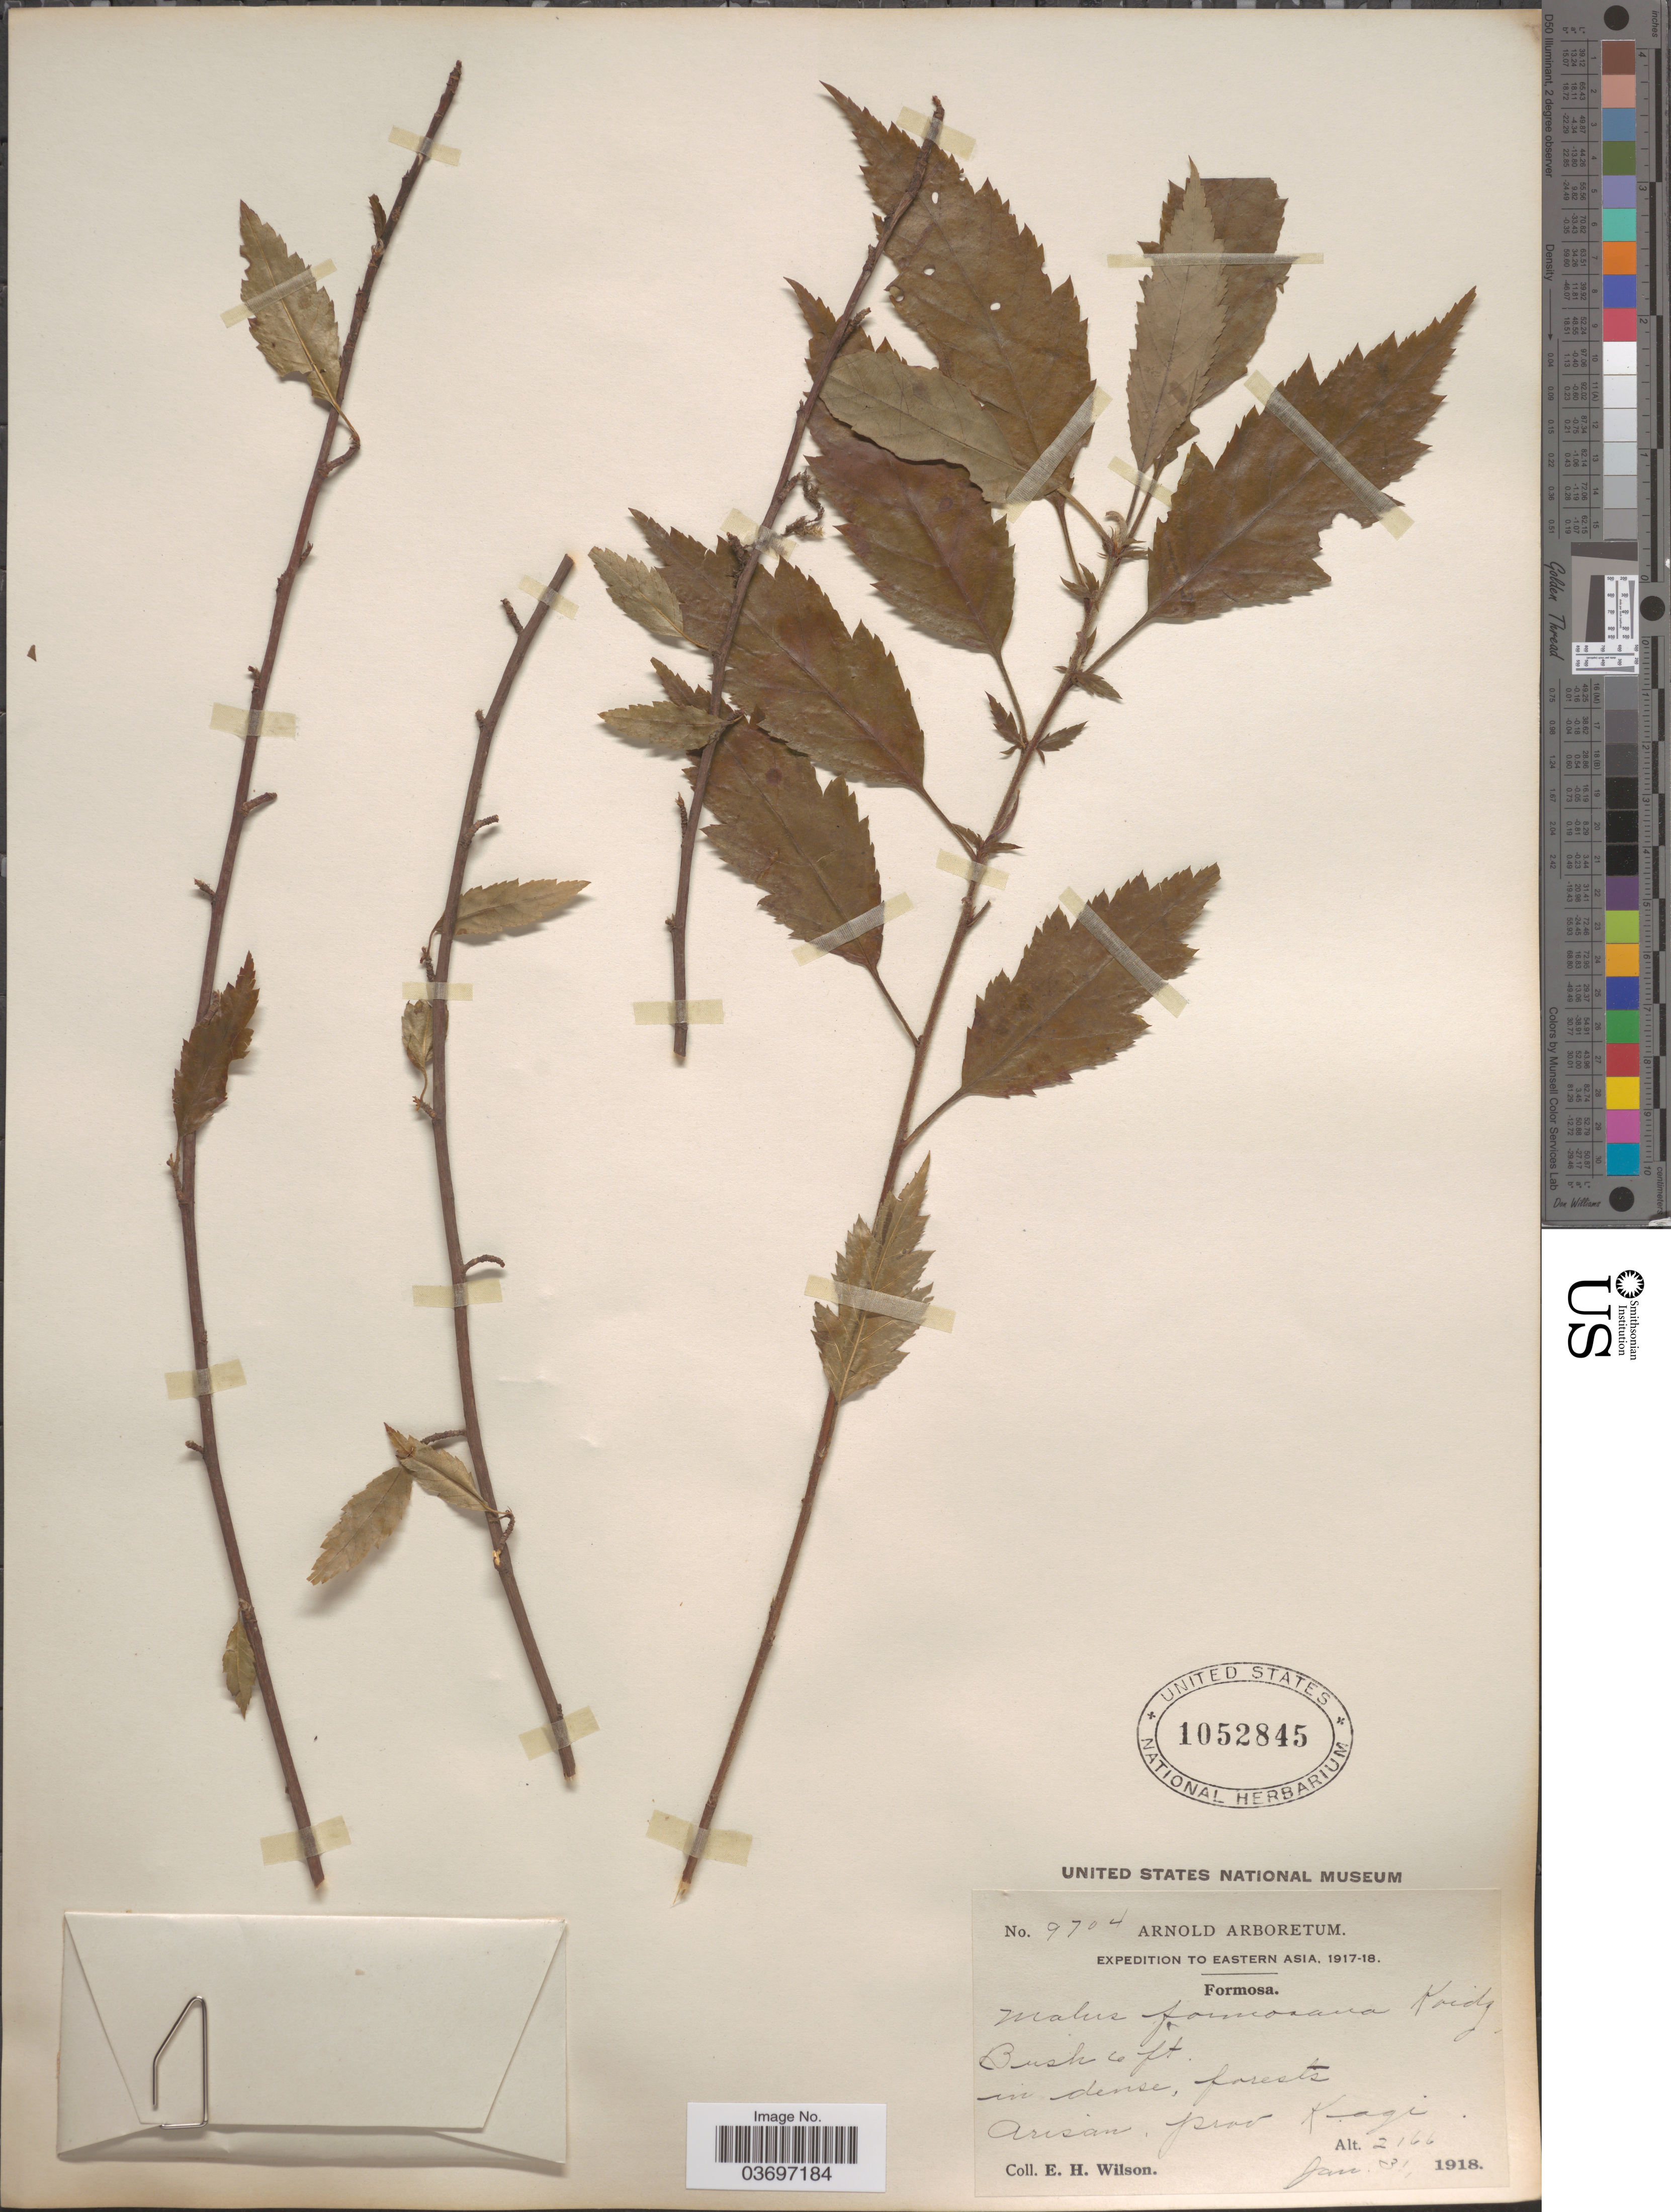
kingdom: Plantae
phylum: Tracheophyta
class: Magnoliopsida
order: Rosales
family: Rosaceae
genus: Malus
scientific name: Malus formosana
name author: Kawak. & Koidz.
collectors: E. Wilson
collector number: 9704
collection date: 1918-01-31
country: Taiwan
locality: Formosa. Arisan, prov Kagi.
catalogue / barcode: US 1052845